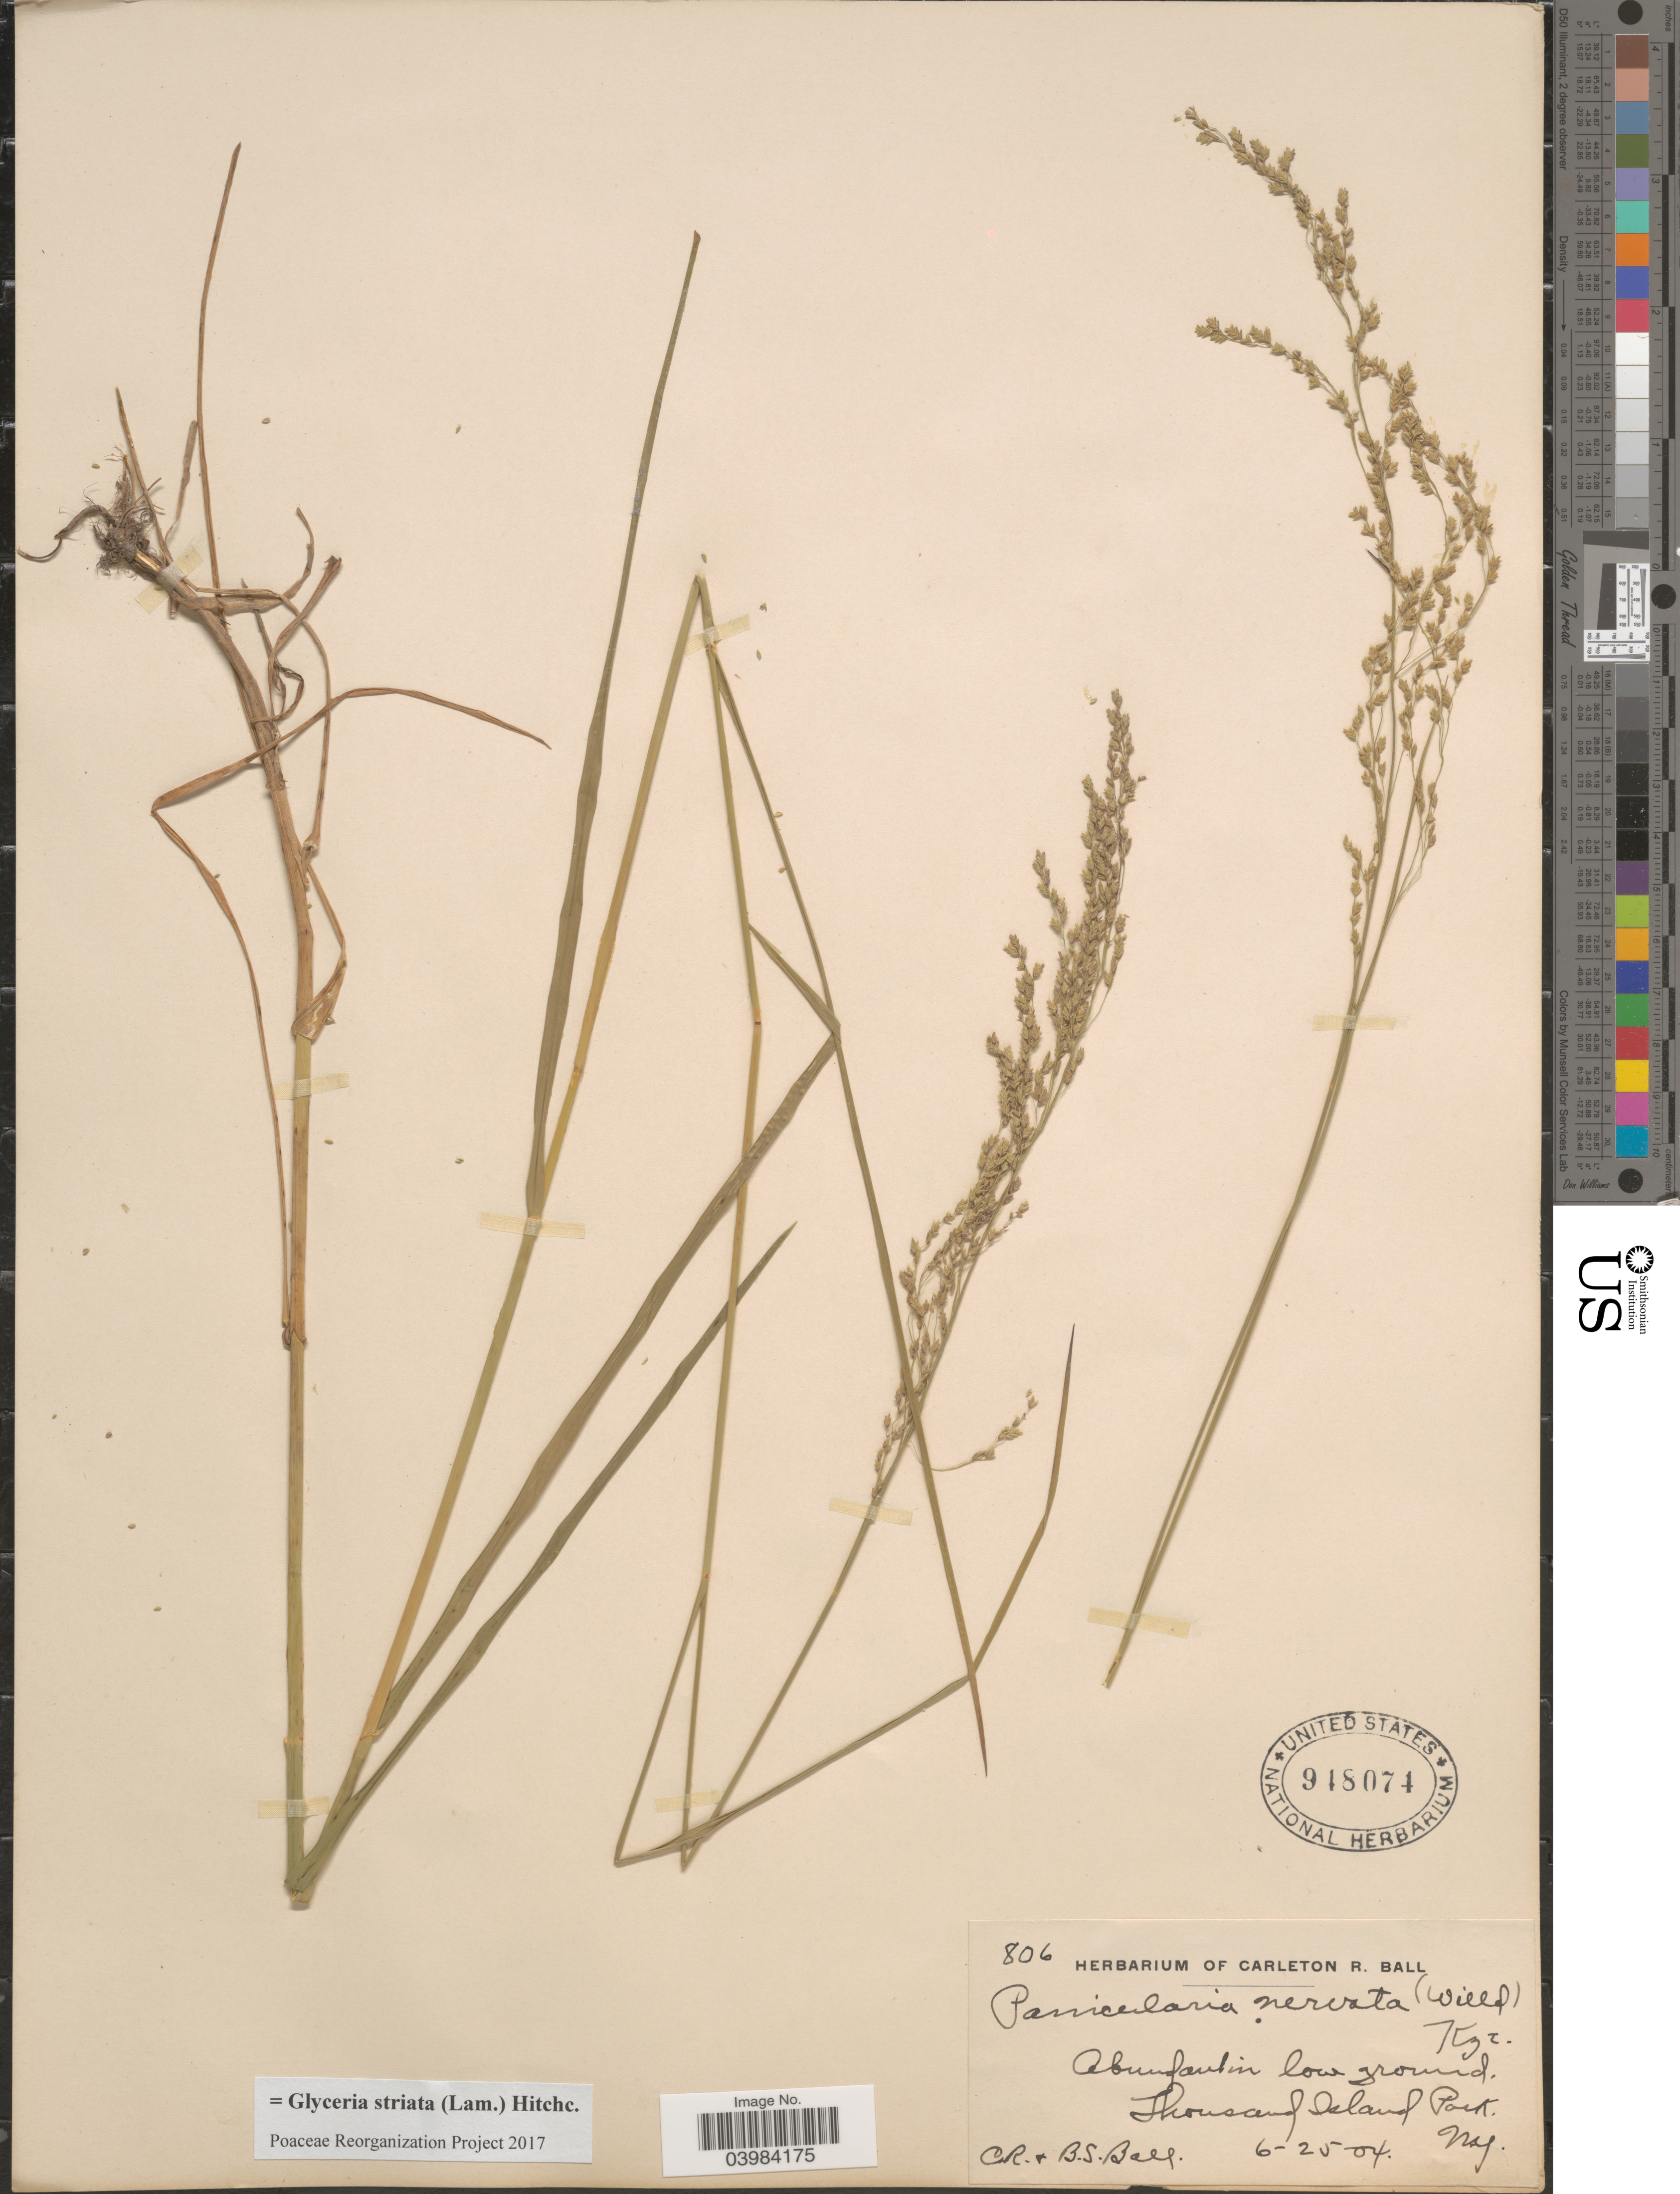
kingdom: Plantae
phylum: Tracheophyta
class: Liliopsida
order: Poales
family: Poaceae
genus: Glyceria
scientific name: Glyceria striata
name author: (Lam.) Hitchc.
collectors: C. R. Ball & B. S. Ball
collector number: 806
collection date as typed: Transcribed d/m/y: 25/6/4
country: United States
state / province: New York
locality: Thousand Island Park.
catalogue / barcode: US 948074